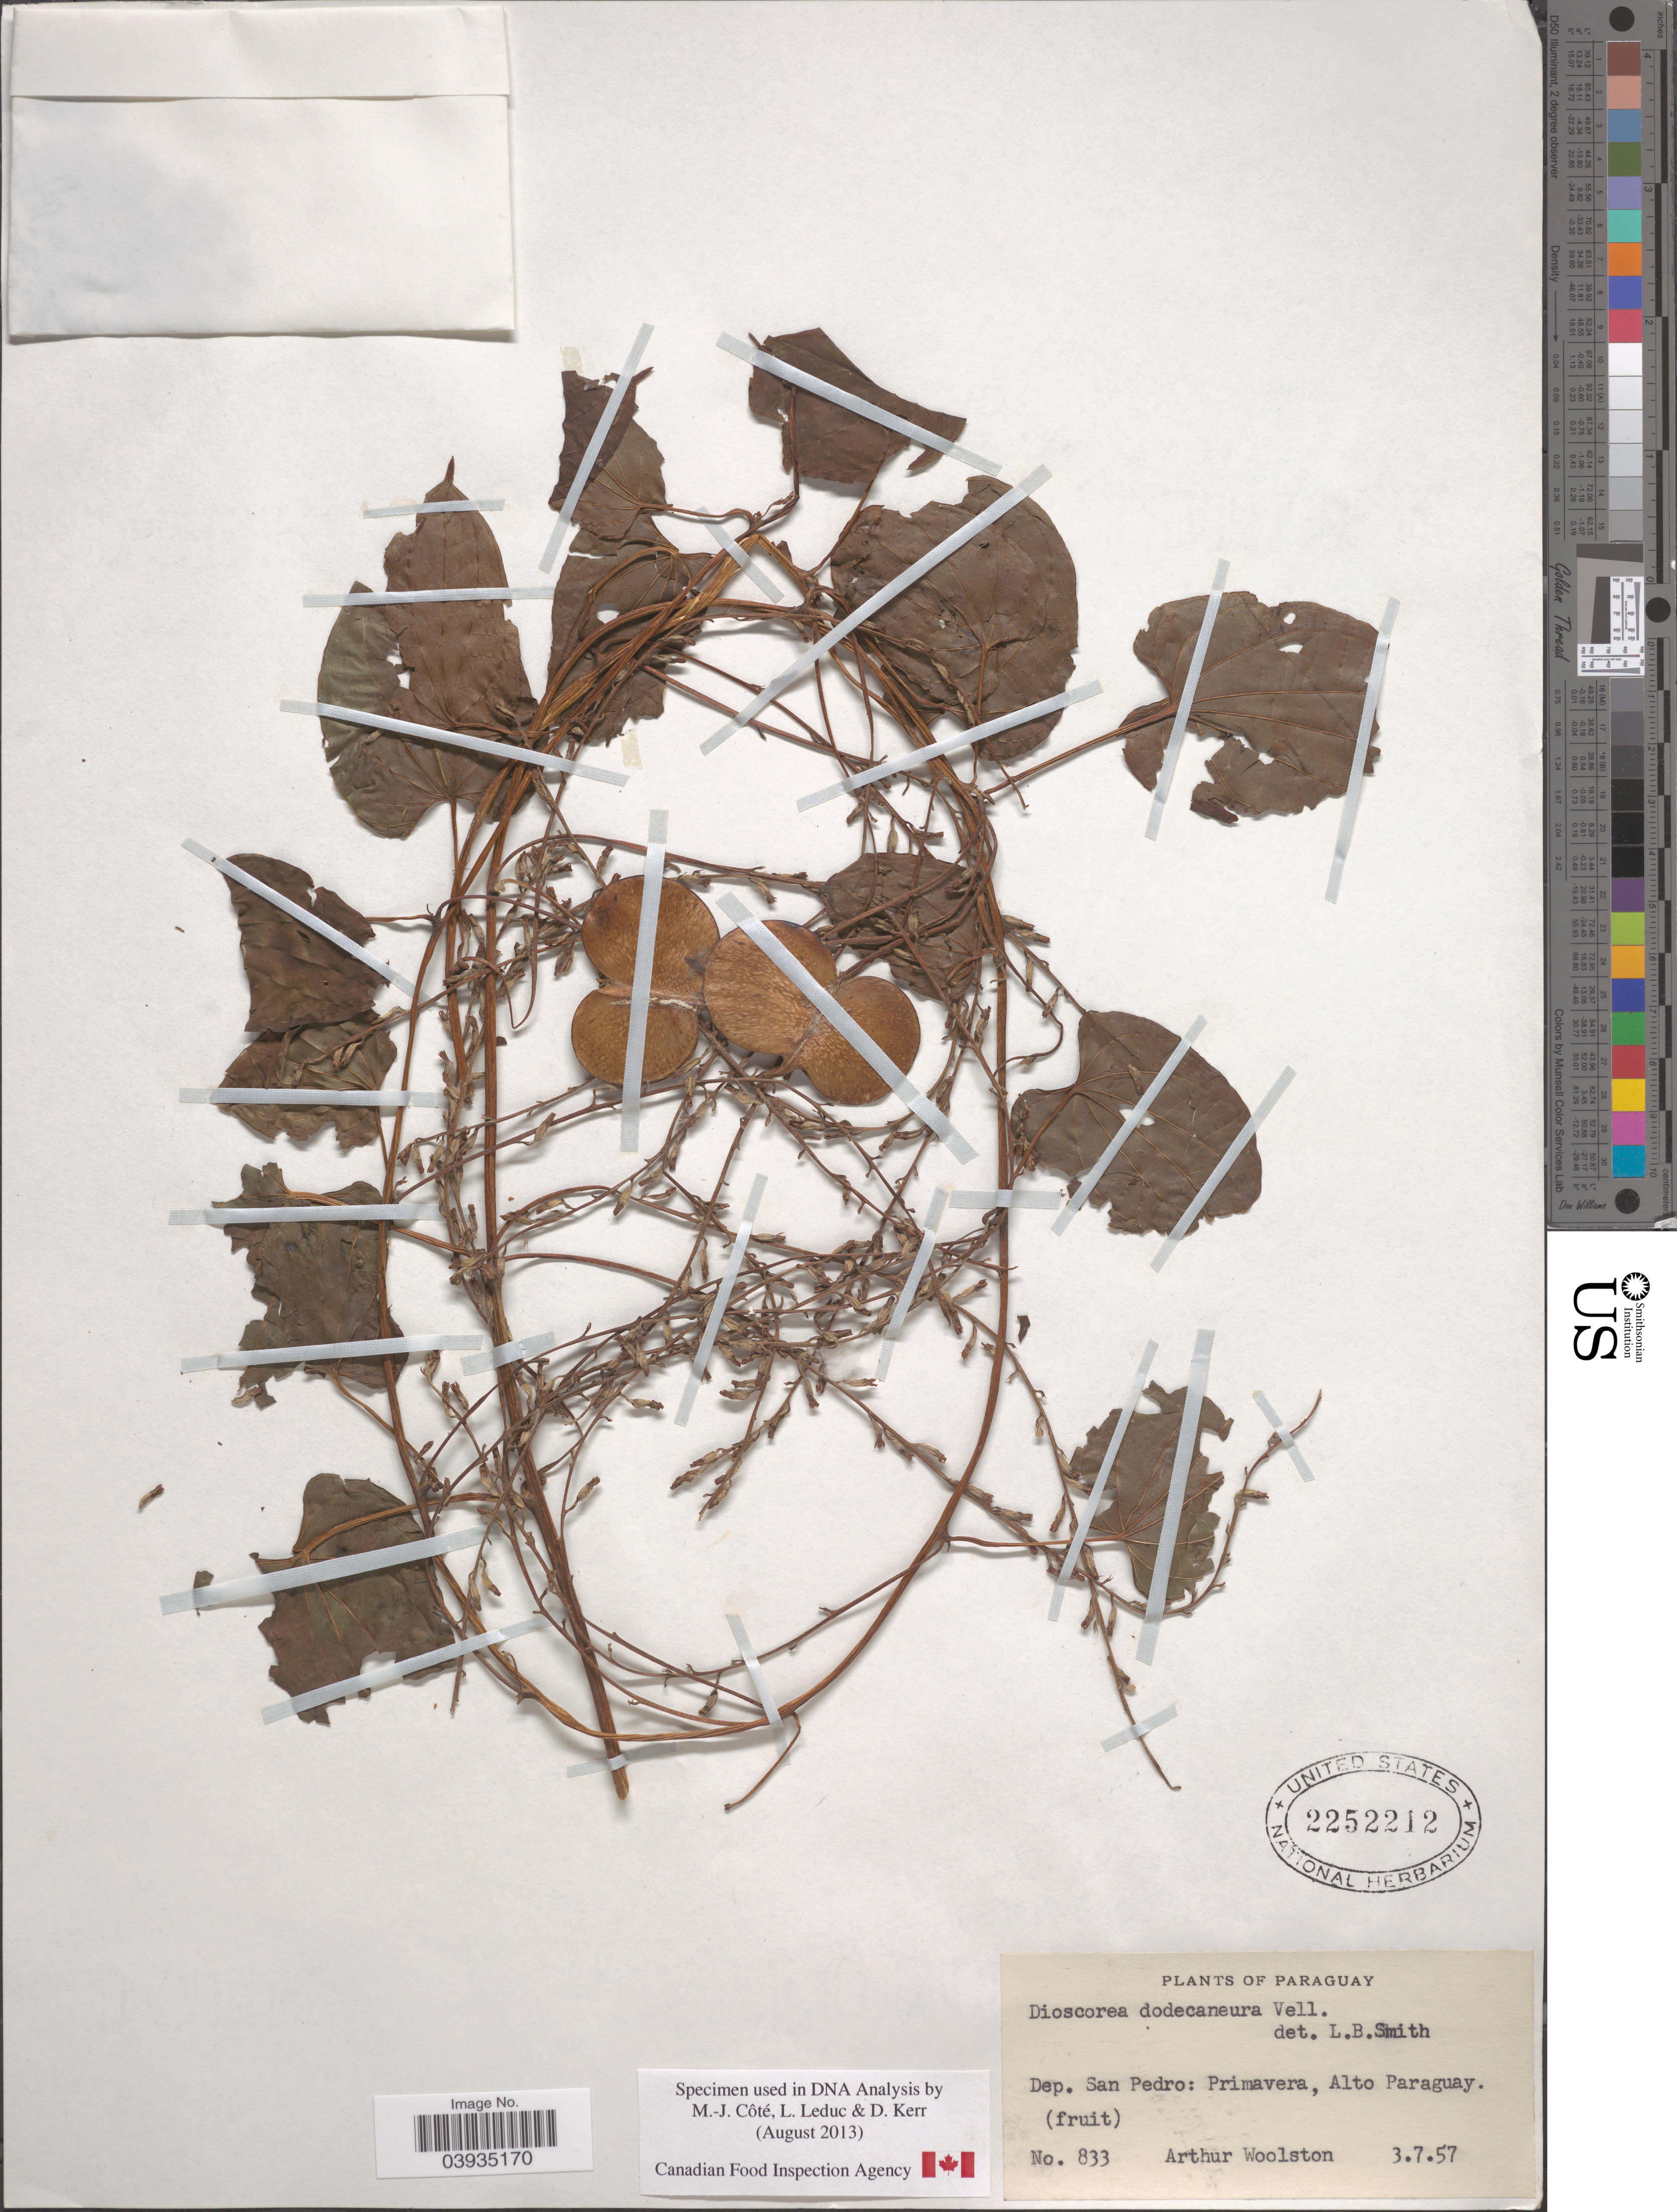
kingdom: Plantae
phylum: Tracheophyta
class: Liliopsida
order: Dioscoreales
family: Dioscoreaceae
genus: Dioscorea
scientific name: Dioscorea dodecaneura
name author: Vell.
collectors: A. L. Woolston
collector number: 833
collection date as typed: Transcribed d/m/y: 3/7/57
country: Paraguay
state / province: San Pedro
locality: Dep. San Pedro: Primavera, Alto Paraguay.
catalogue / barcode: US 2252212